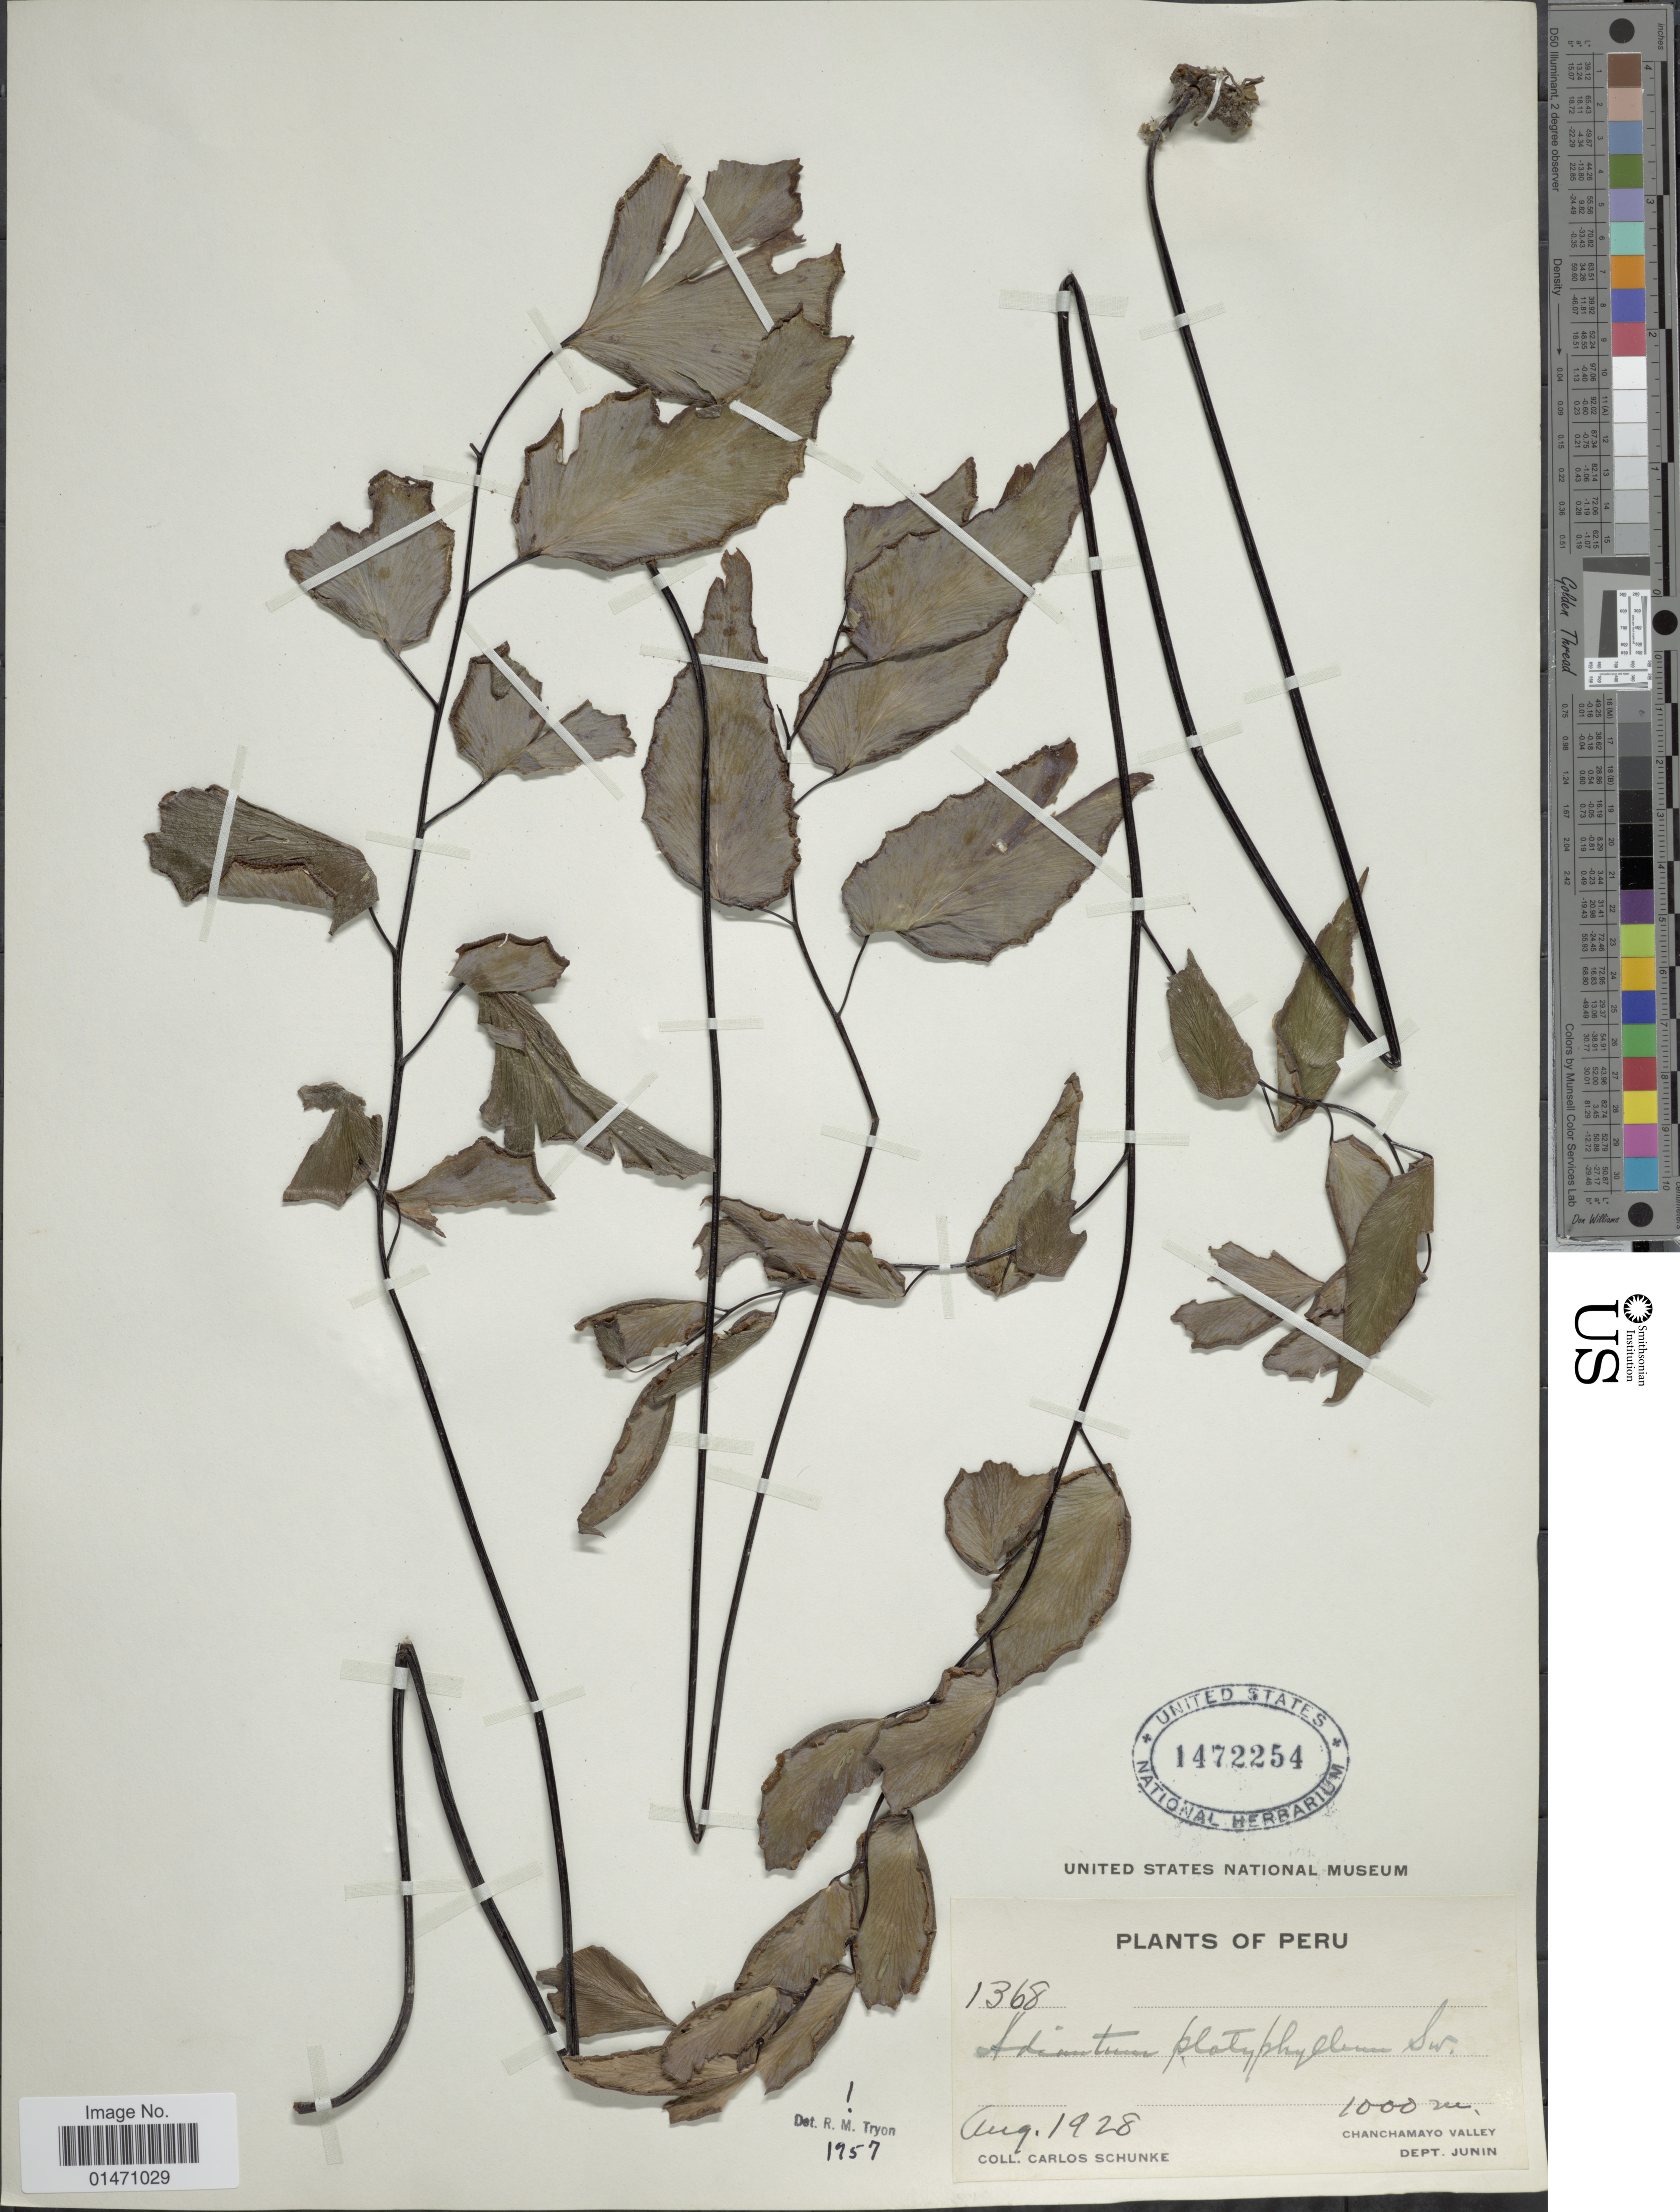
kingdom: Plantae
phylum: Tracheophyta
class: Polypodiopsida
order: Polypodiales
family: Pteridaceae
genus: Adiantum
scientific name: Adiantum platyphyllum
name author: Sw.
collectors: C. Schunke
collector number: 1368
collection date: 1928-08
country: Peru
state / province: Junín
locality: Plants of Peru, Chanchamayo valley, Dept. Junin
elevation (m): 1000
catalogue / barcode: US 1472254